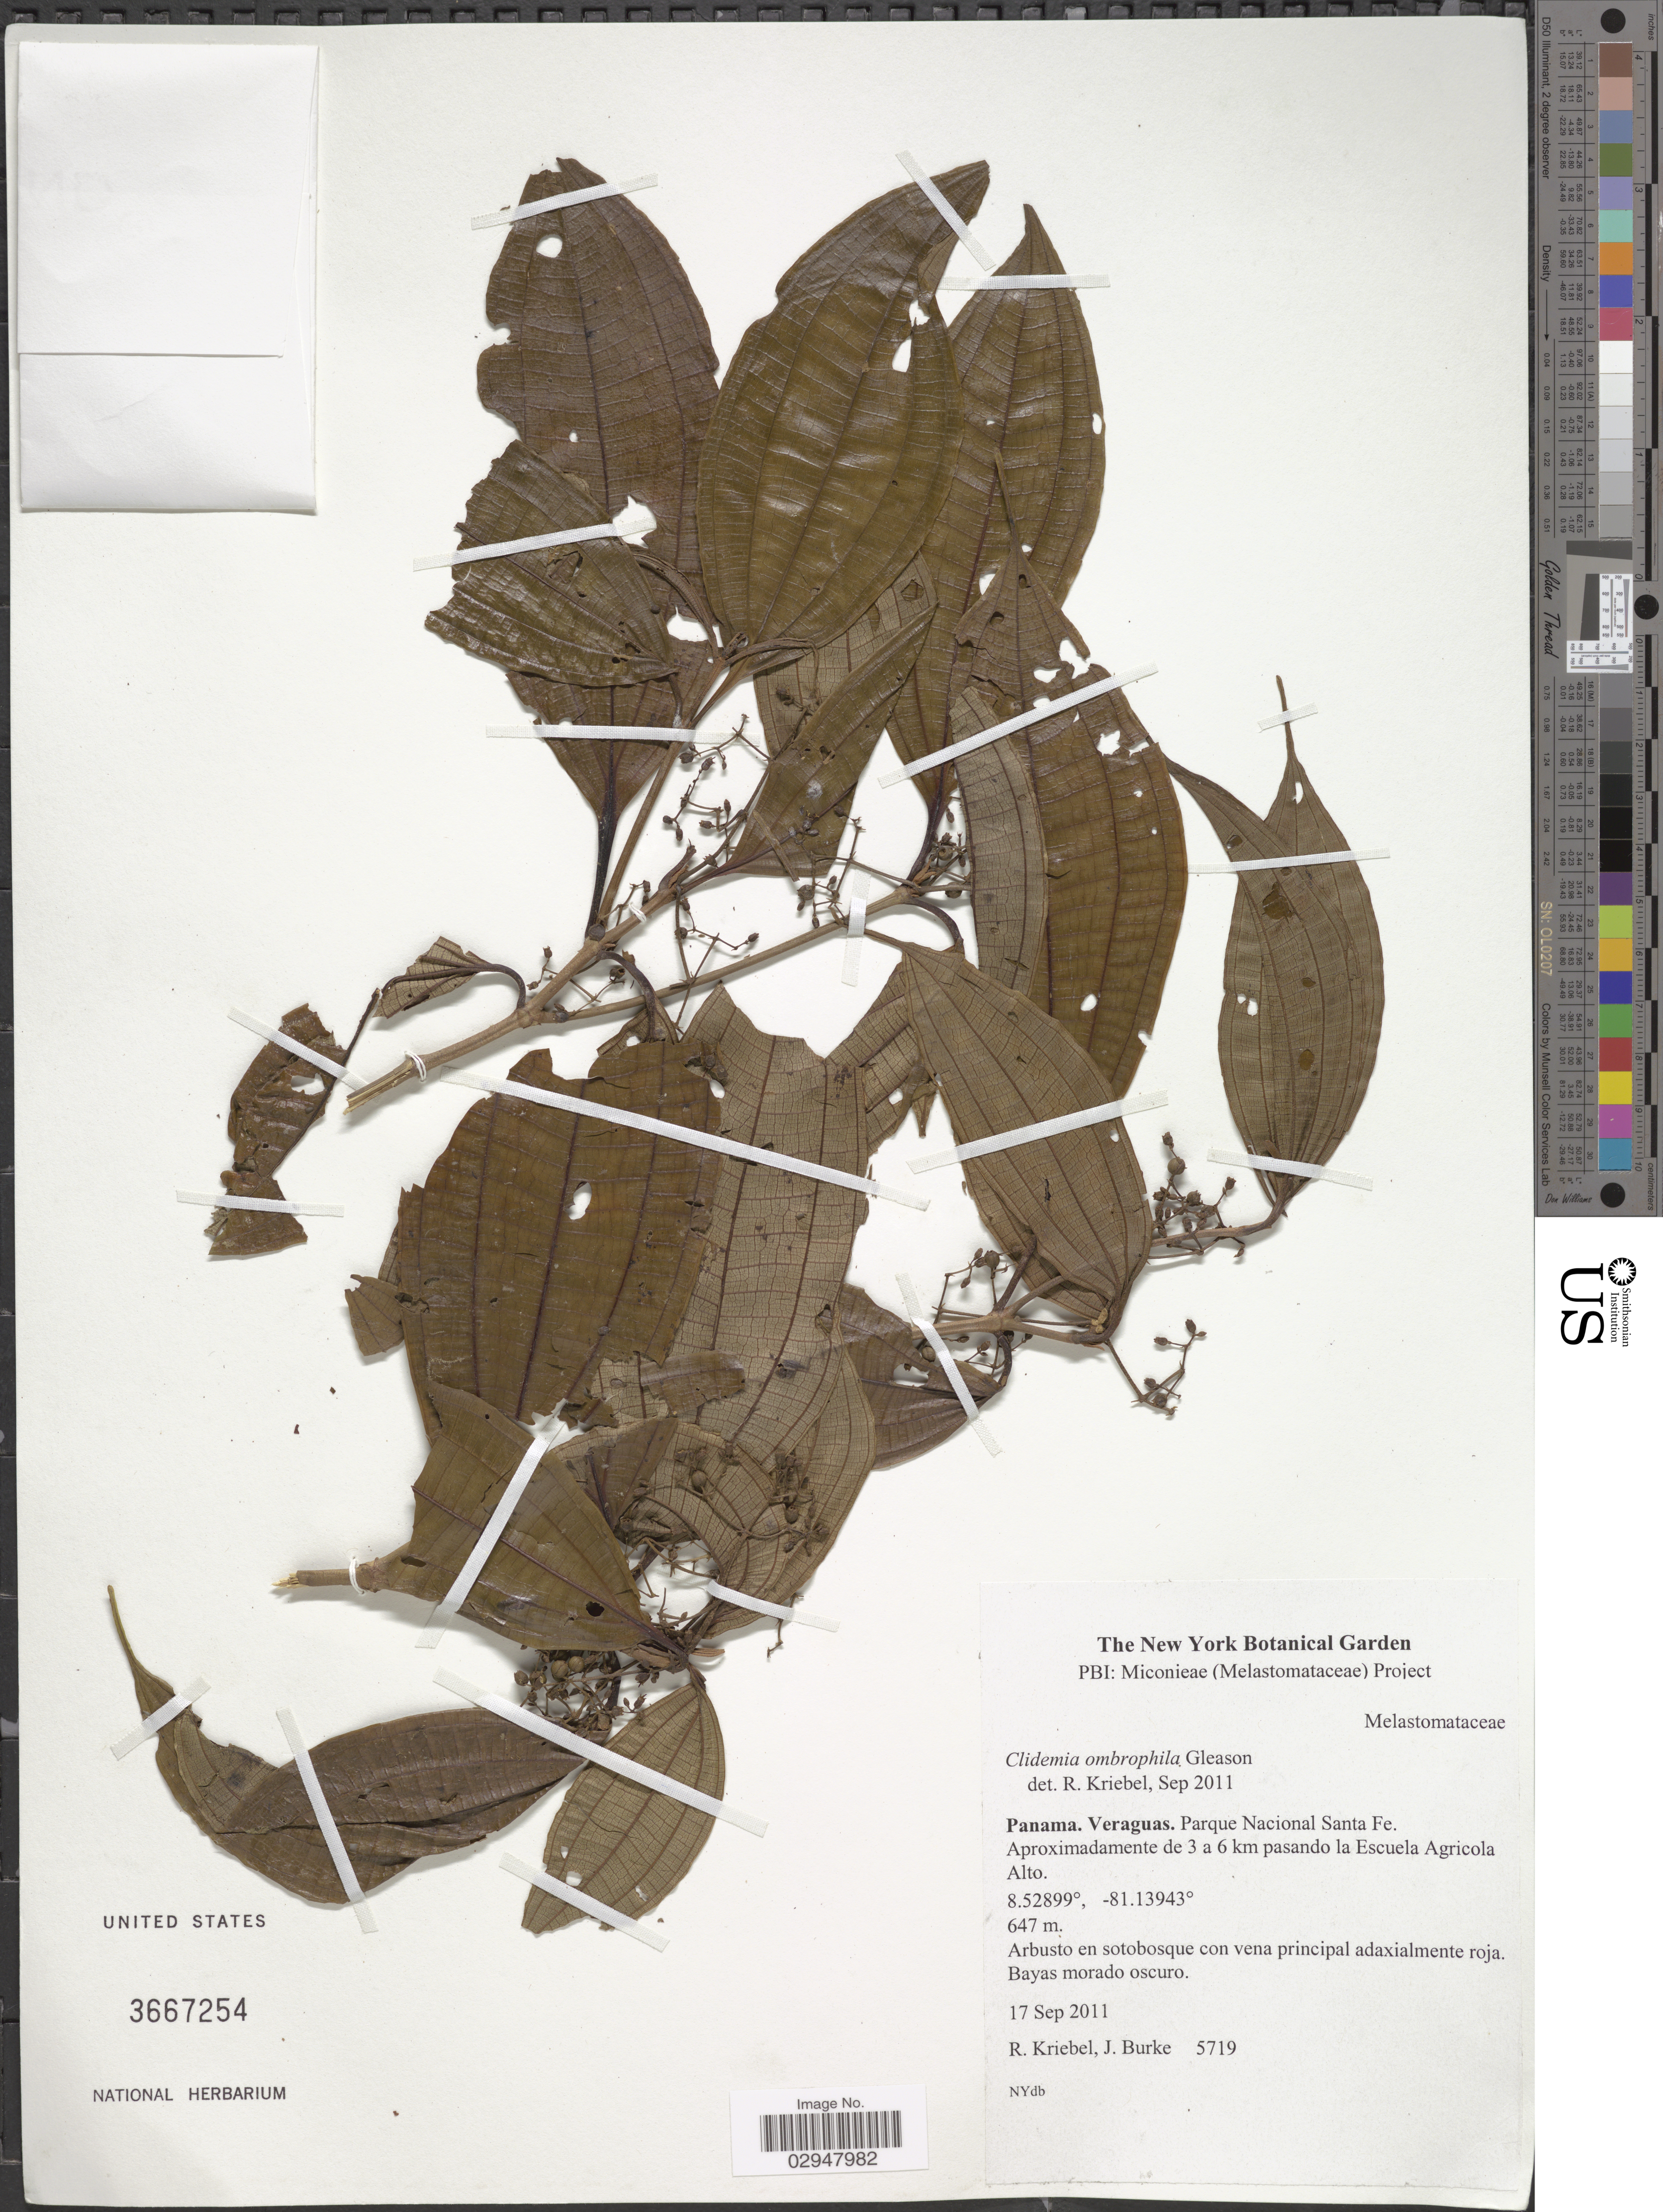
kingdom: Plantae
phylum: Tracheophyta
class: Magnoliopsida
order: Myrtales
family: Melastomataceae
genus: Clidemia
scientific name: Clidemia ombrophila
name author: Gleason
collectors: R. Kriebel & J. Burke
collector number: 5719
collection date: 2011-09-17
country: Panama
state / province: Veraguas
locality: Parque Nacional Santa Fe, Aproximadamente de 3 a 6 km pasando la Escuela Agricola.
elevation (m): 647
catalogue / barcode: US 3667254